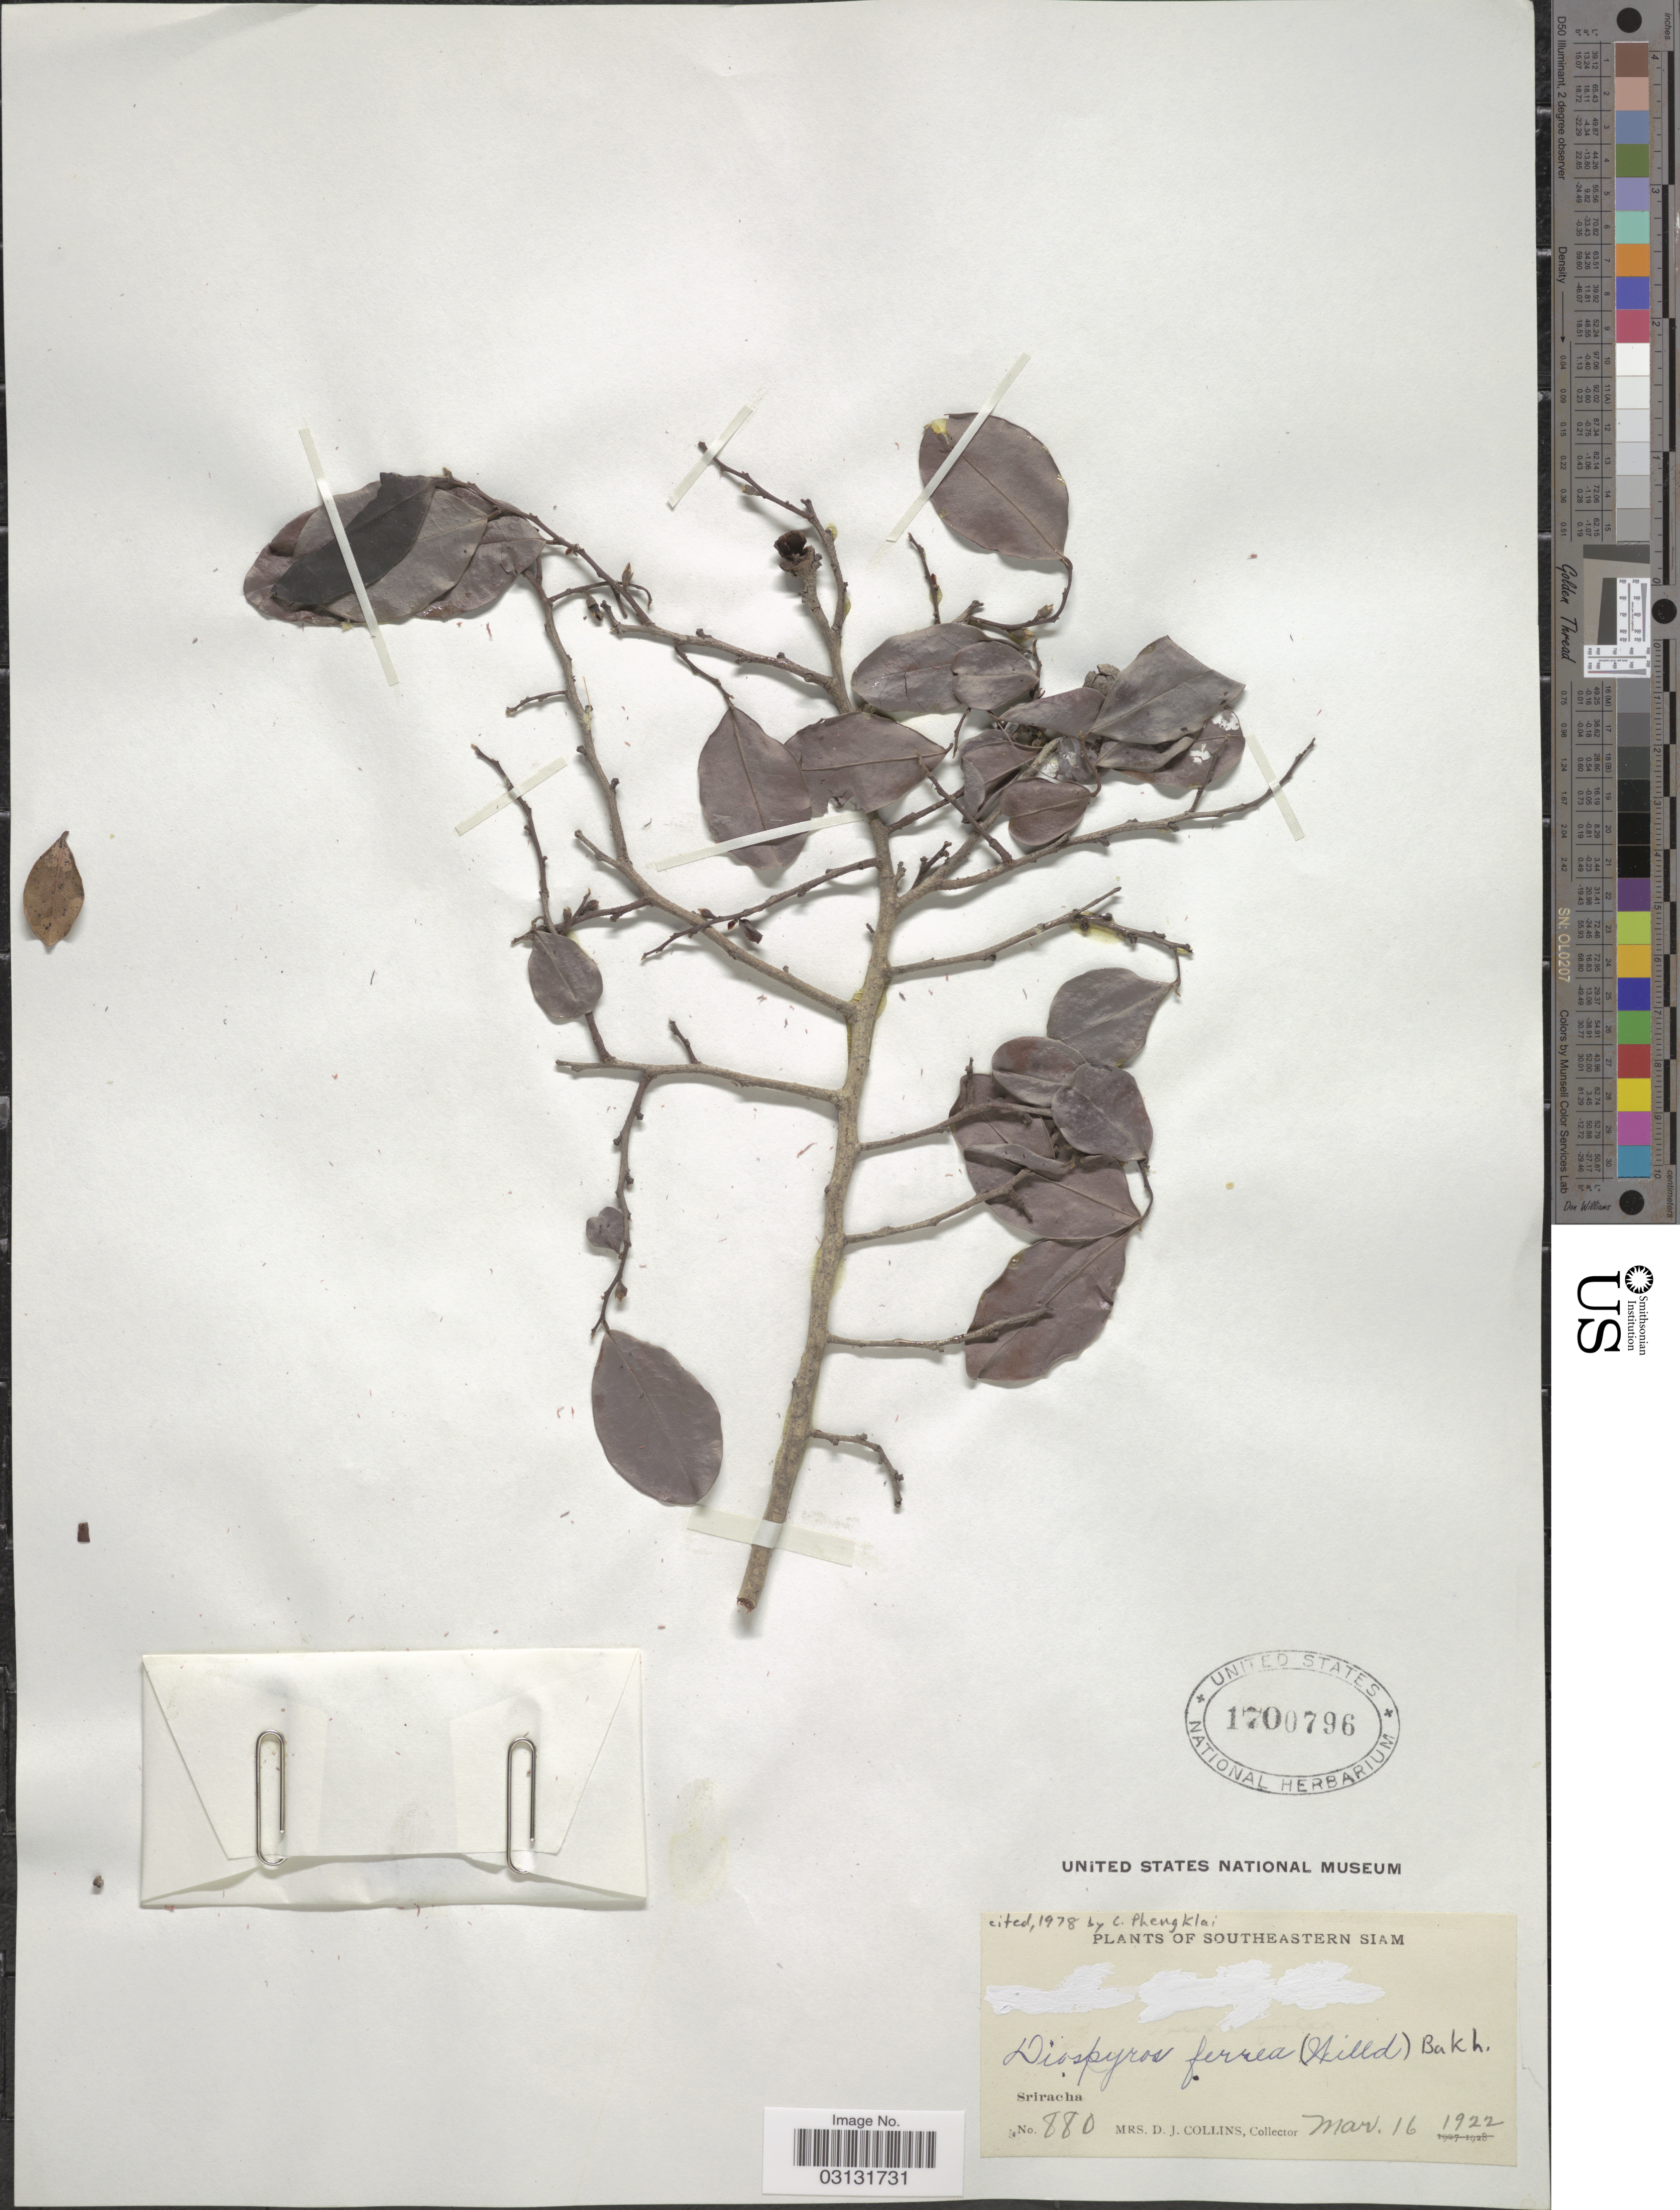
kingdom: Plantae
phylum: Tracheophyta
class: Magnoliopsida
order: Ericales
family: Ebenaceae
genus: Diospyros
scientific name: Diospyros ferrea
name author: (Willd.) Bakh.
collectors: Mrs. D. J. Collins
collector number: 880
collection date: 1922-03-16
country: Thailand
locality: Southeastern Siam. Sriracha.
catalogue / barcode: US 1700796